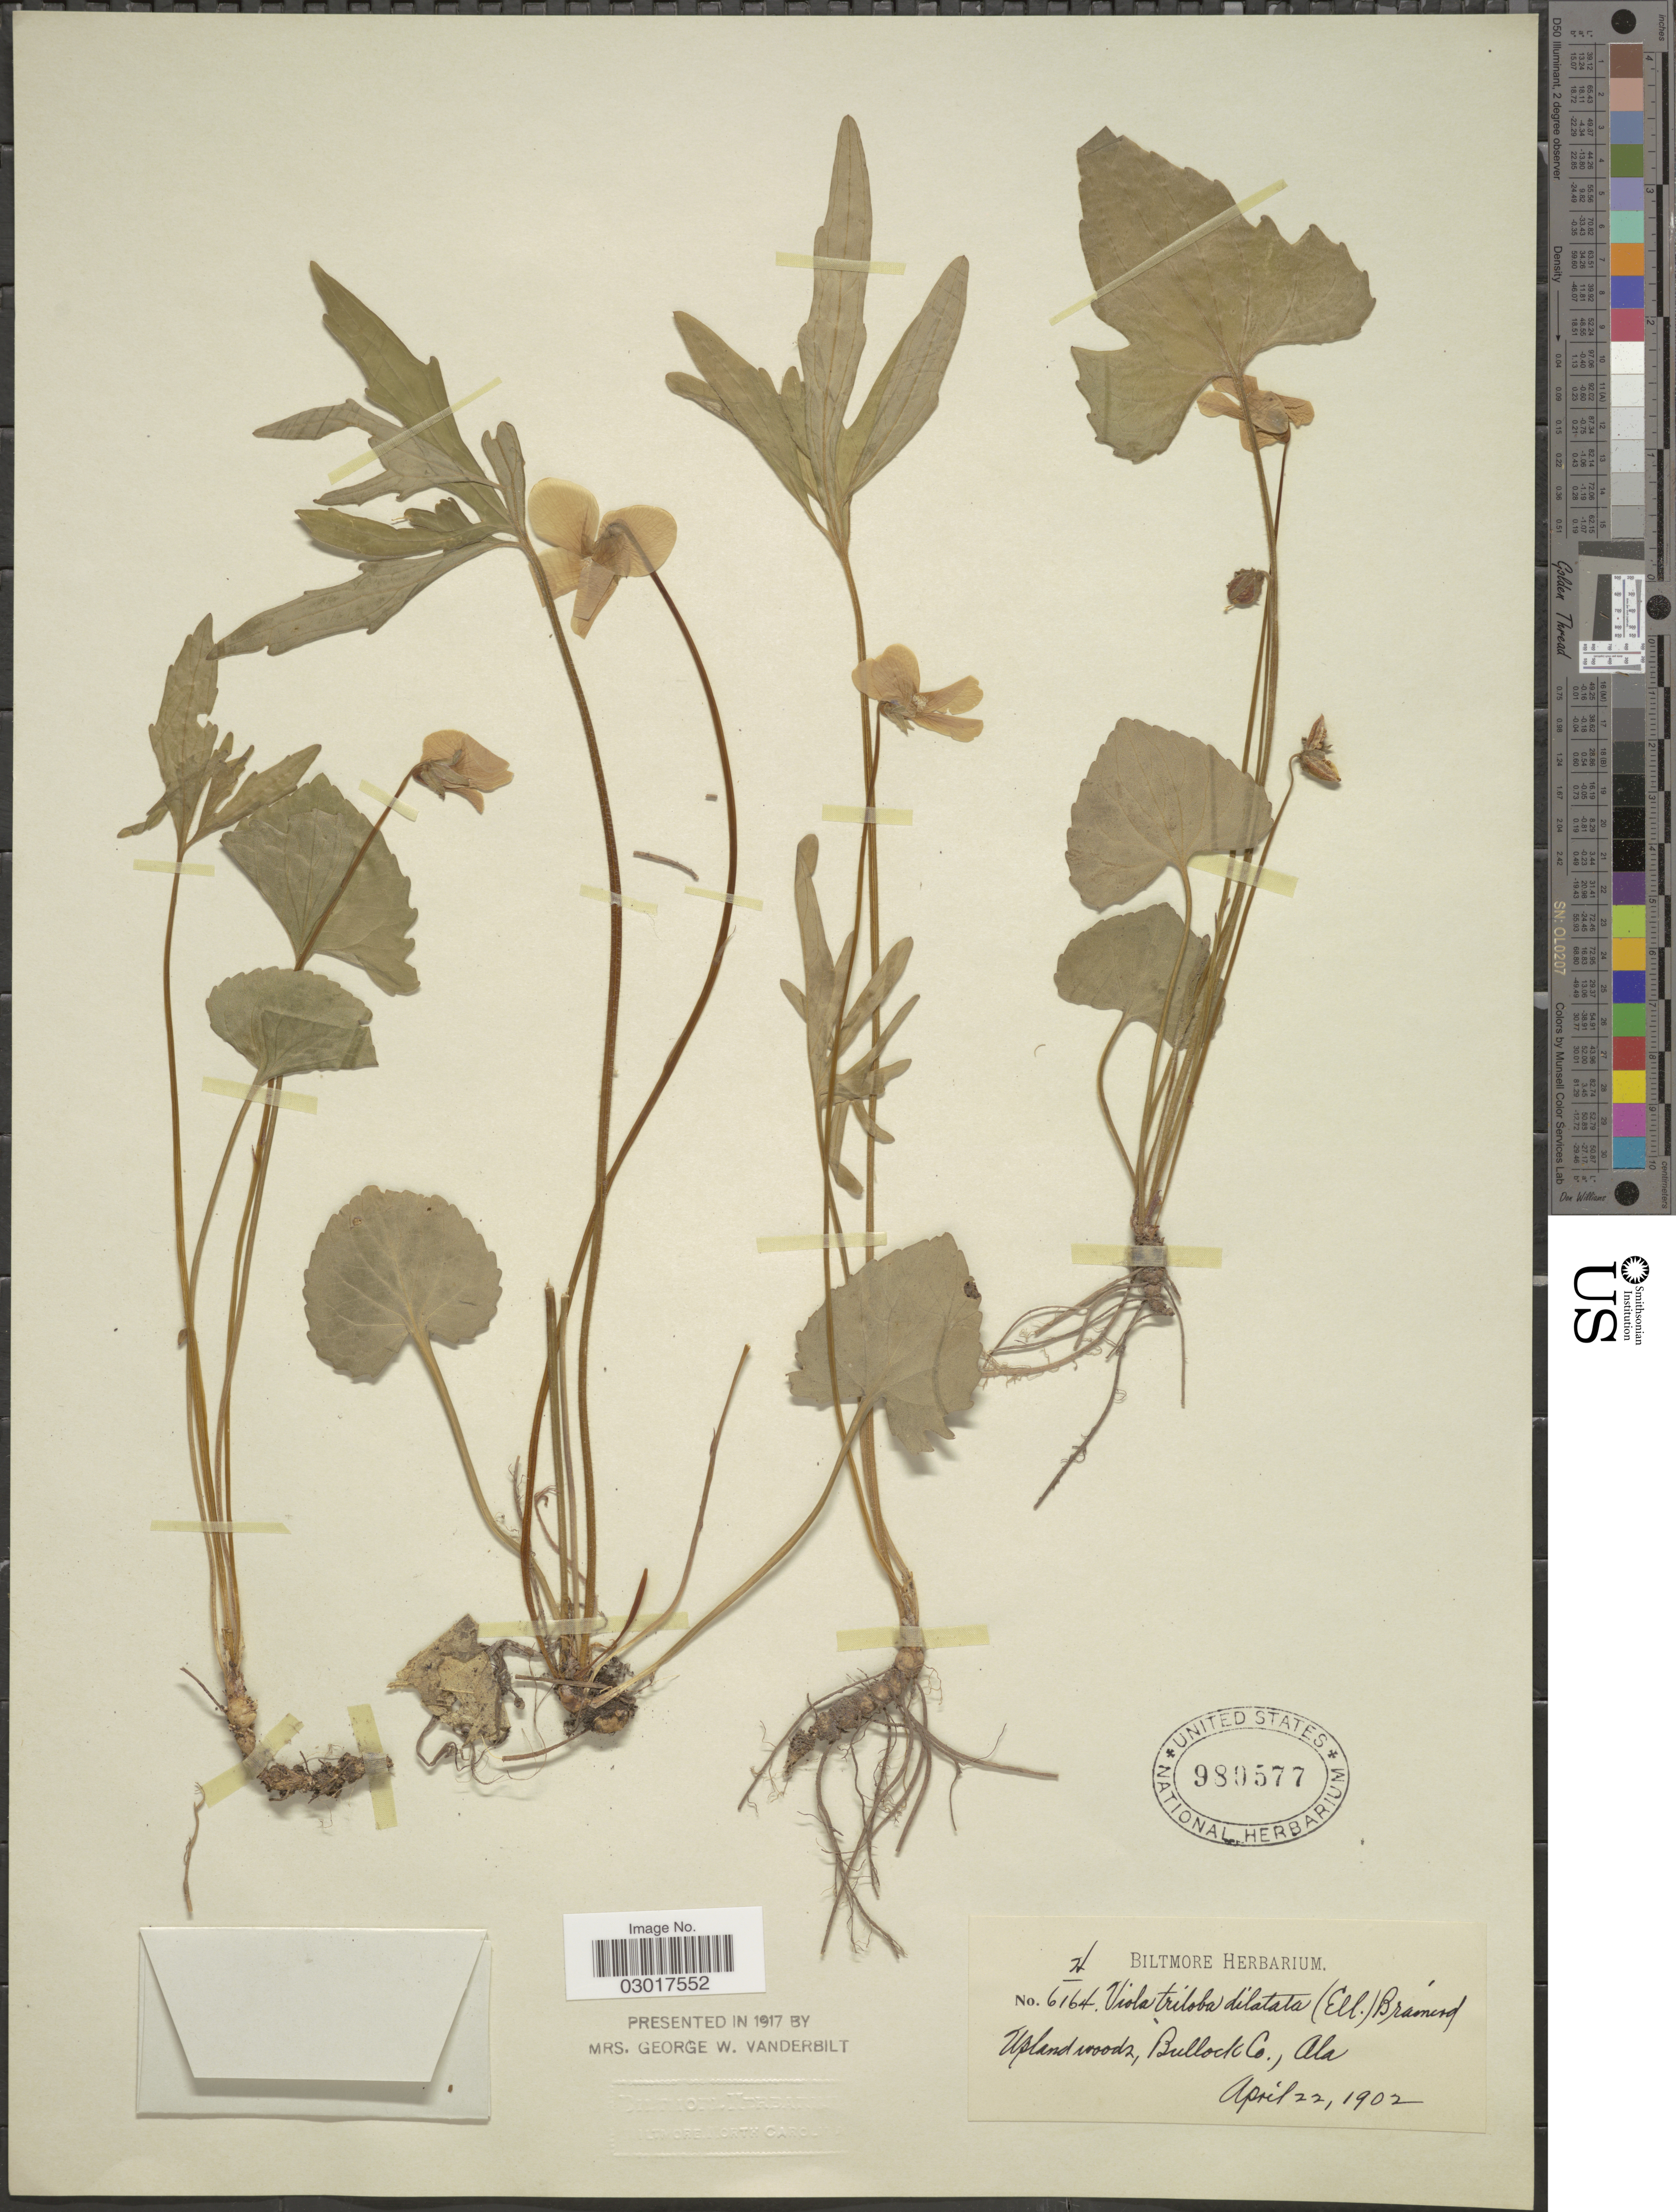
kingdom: Plantae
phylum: Tracheophyta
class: Magnoliopsida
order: Malpighiales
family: Violaceae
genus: Viola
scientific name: Viola triloba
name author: Schwein.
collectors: ex herb. Biltmore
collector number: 6164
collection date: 1902-04-22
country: United States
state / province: Alabama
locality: Upland woods, Bullock Co.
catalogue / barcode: US 980577